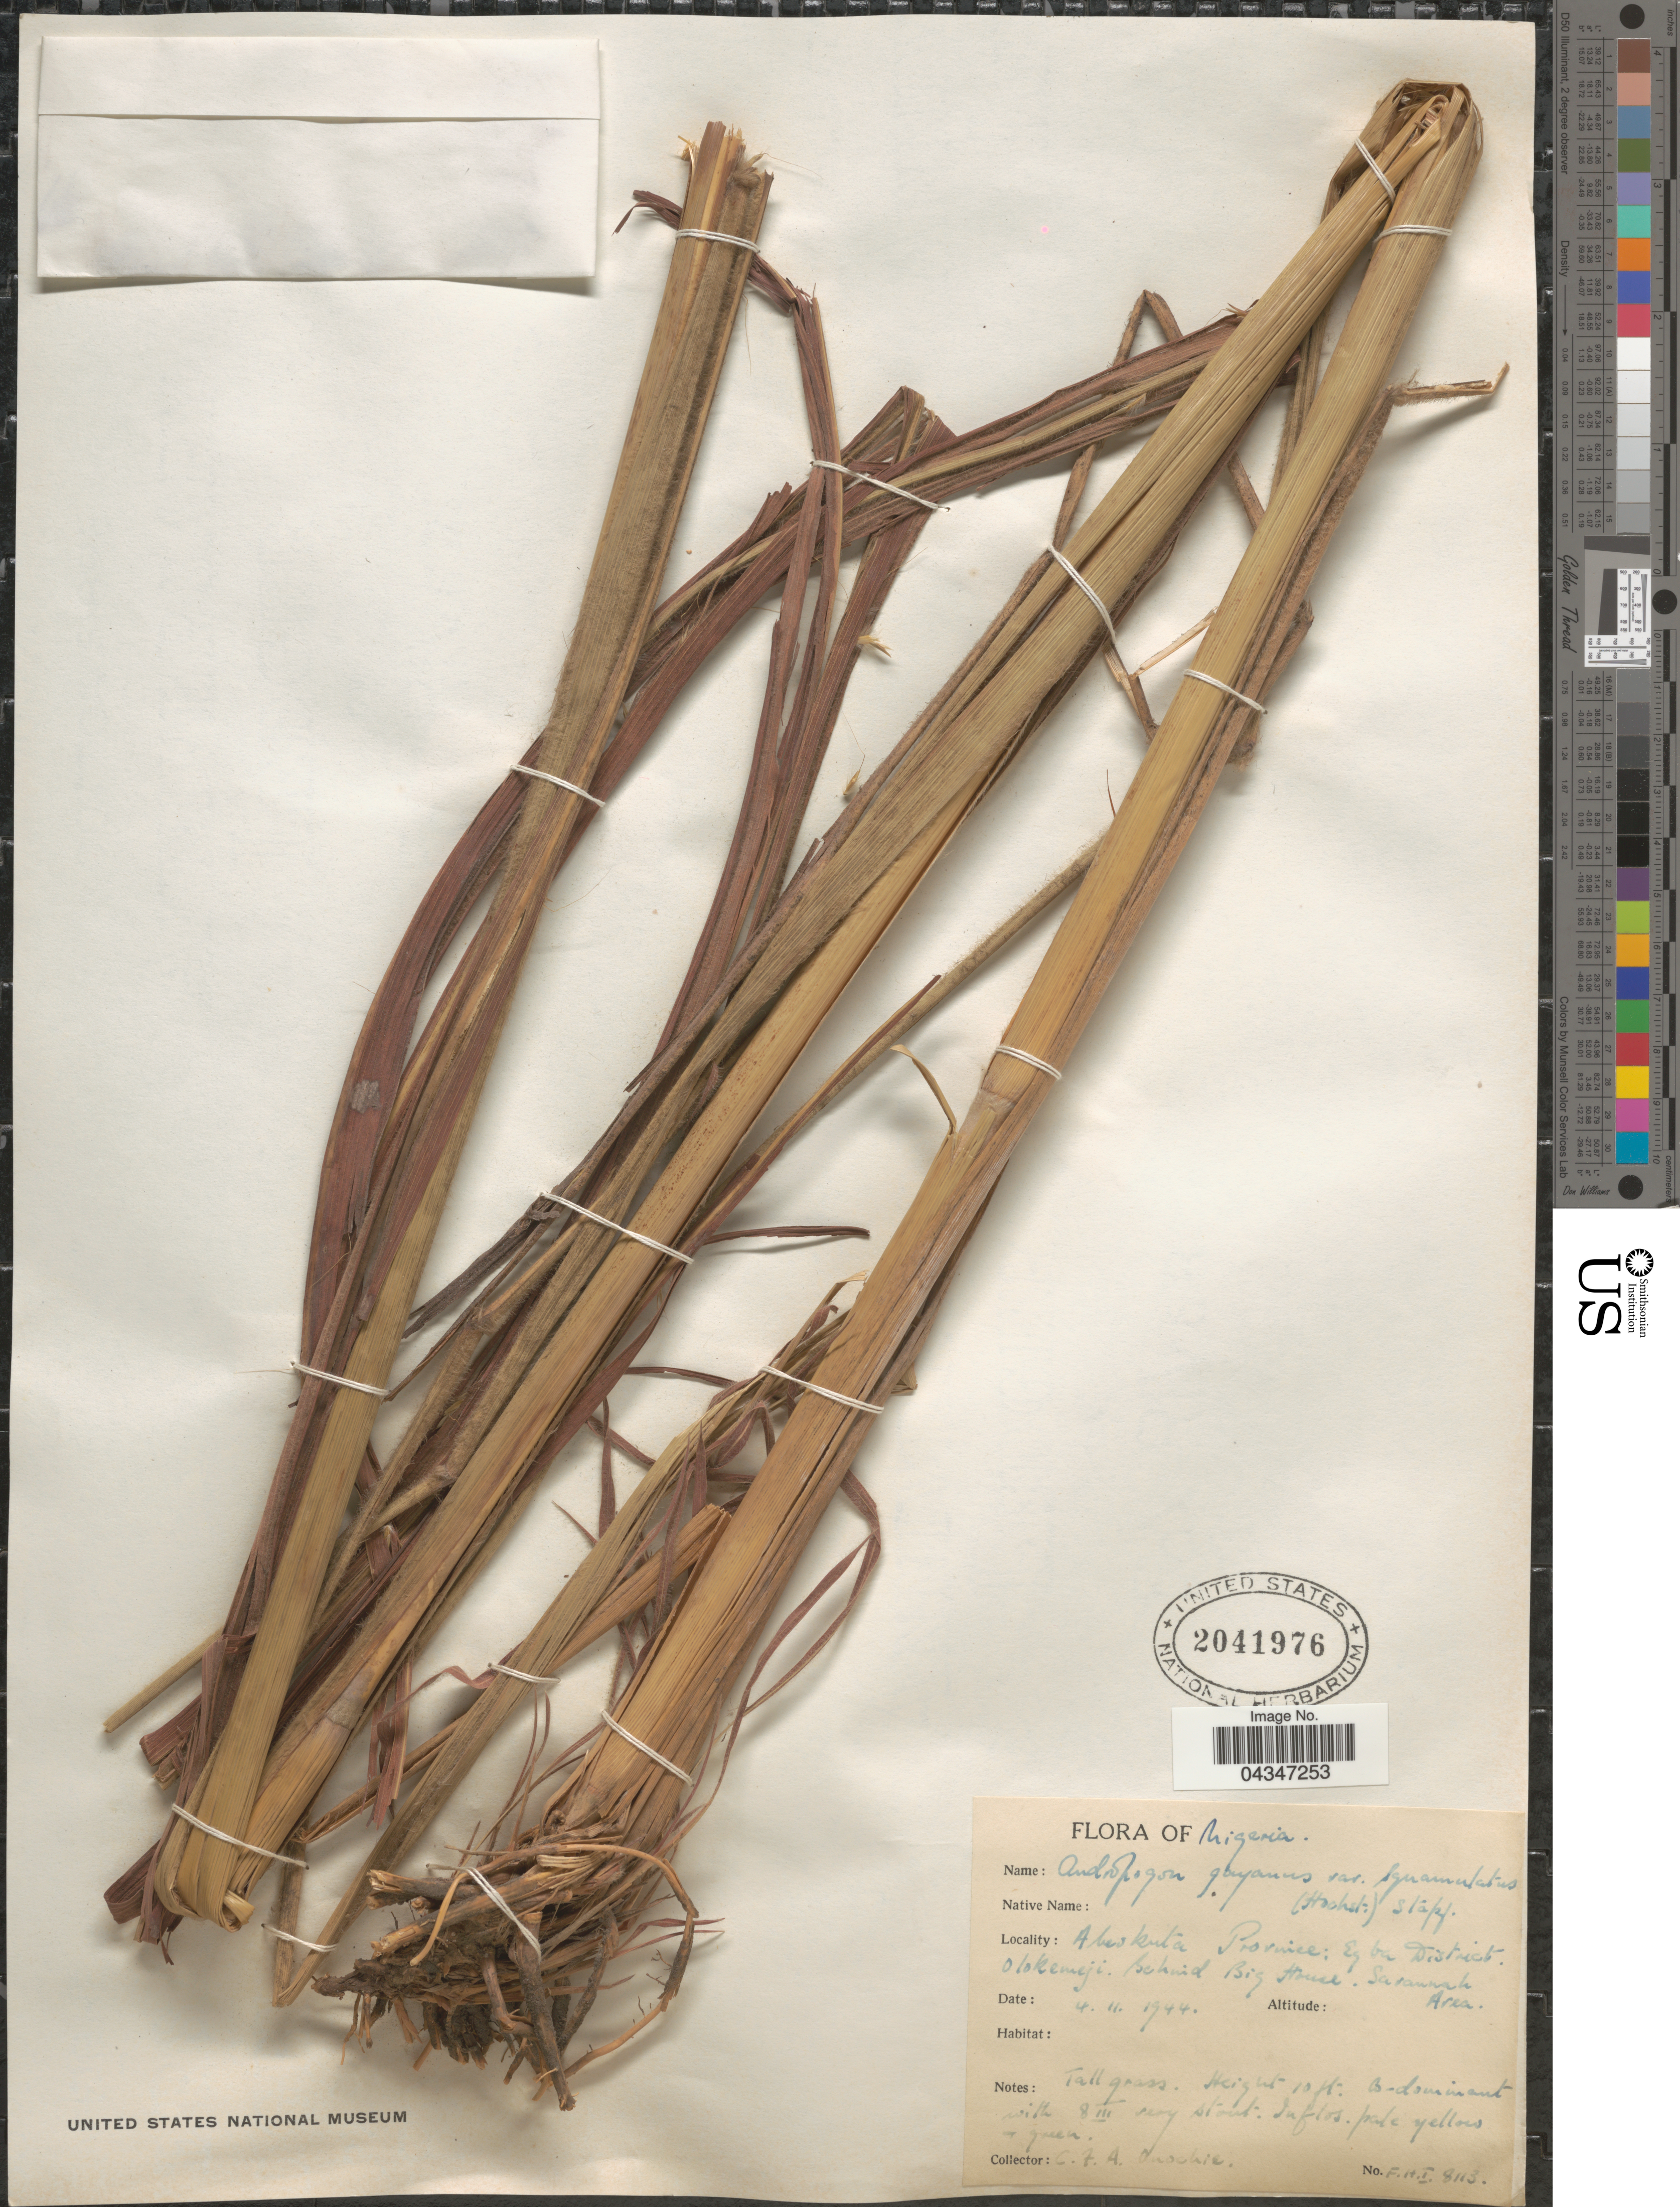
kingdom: Plantae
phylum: Tracheophyta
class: Liliopsida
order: Poales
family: Poaceae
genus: Andropogon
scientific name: Andropogon gayanus var. polycladus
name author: (Hack.) Clayton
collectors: C. Onochie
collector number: F.H.I. 8113*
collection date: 1944-11-04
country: Nigeria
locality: Abeokuta Province: Egba District. Olokemeji. Schmid Big House. Savannah Area.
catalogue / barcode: US 2041976